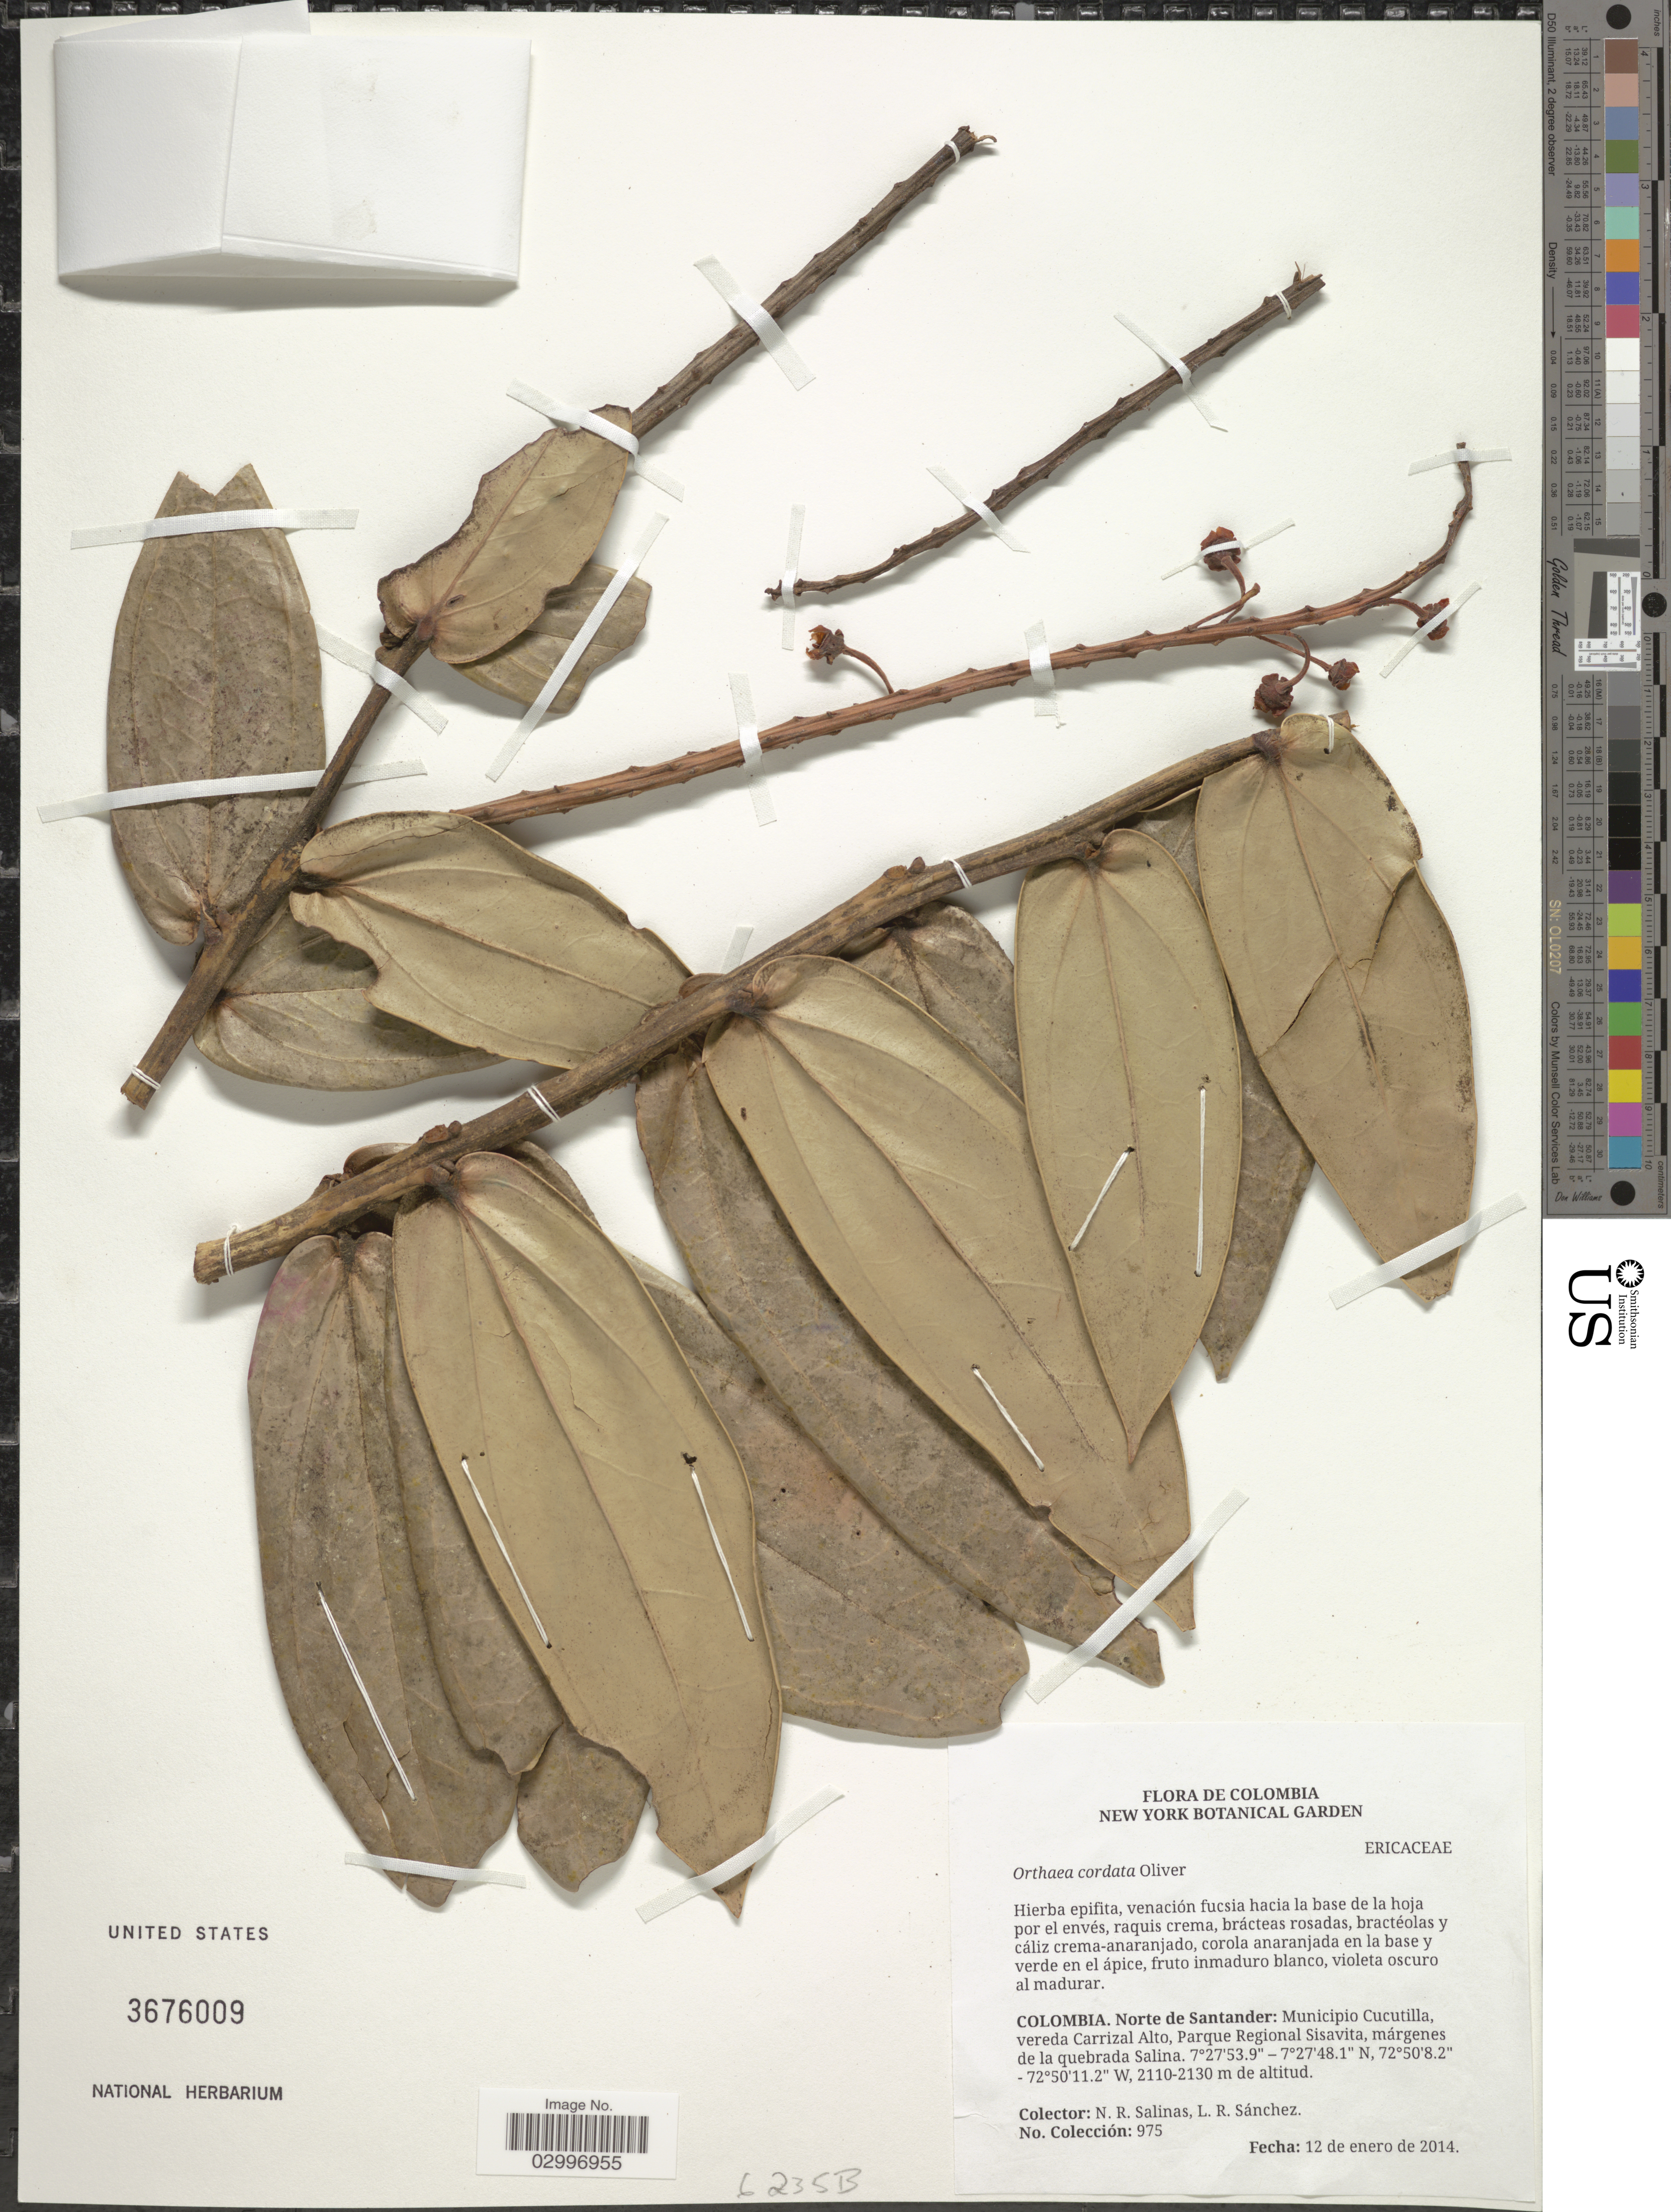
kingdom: Plantae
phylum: Tracheophyta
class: Magnoliopsida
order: Ericales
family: Ericaceae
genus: Orthaea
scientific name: Orthaea cordata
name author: Oliv.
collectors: N. Salinas & L. Sánchez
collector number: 975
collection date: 2014-01-12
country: Colombia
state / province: Norte de Santander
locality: Municipio Cucutilla, vereda Carrizal Altom Parque Regional Sisavita, márgenes de la quebrada Salina.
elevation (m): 2110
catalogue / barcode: US 3676009